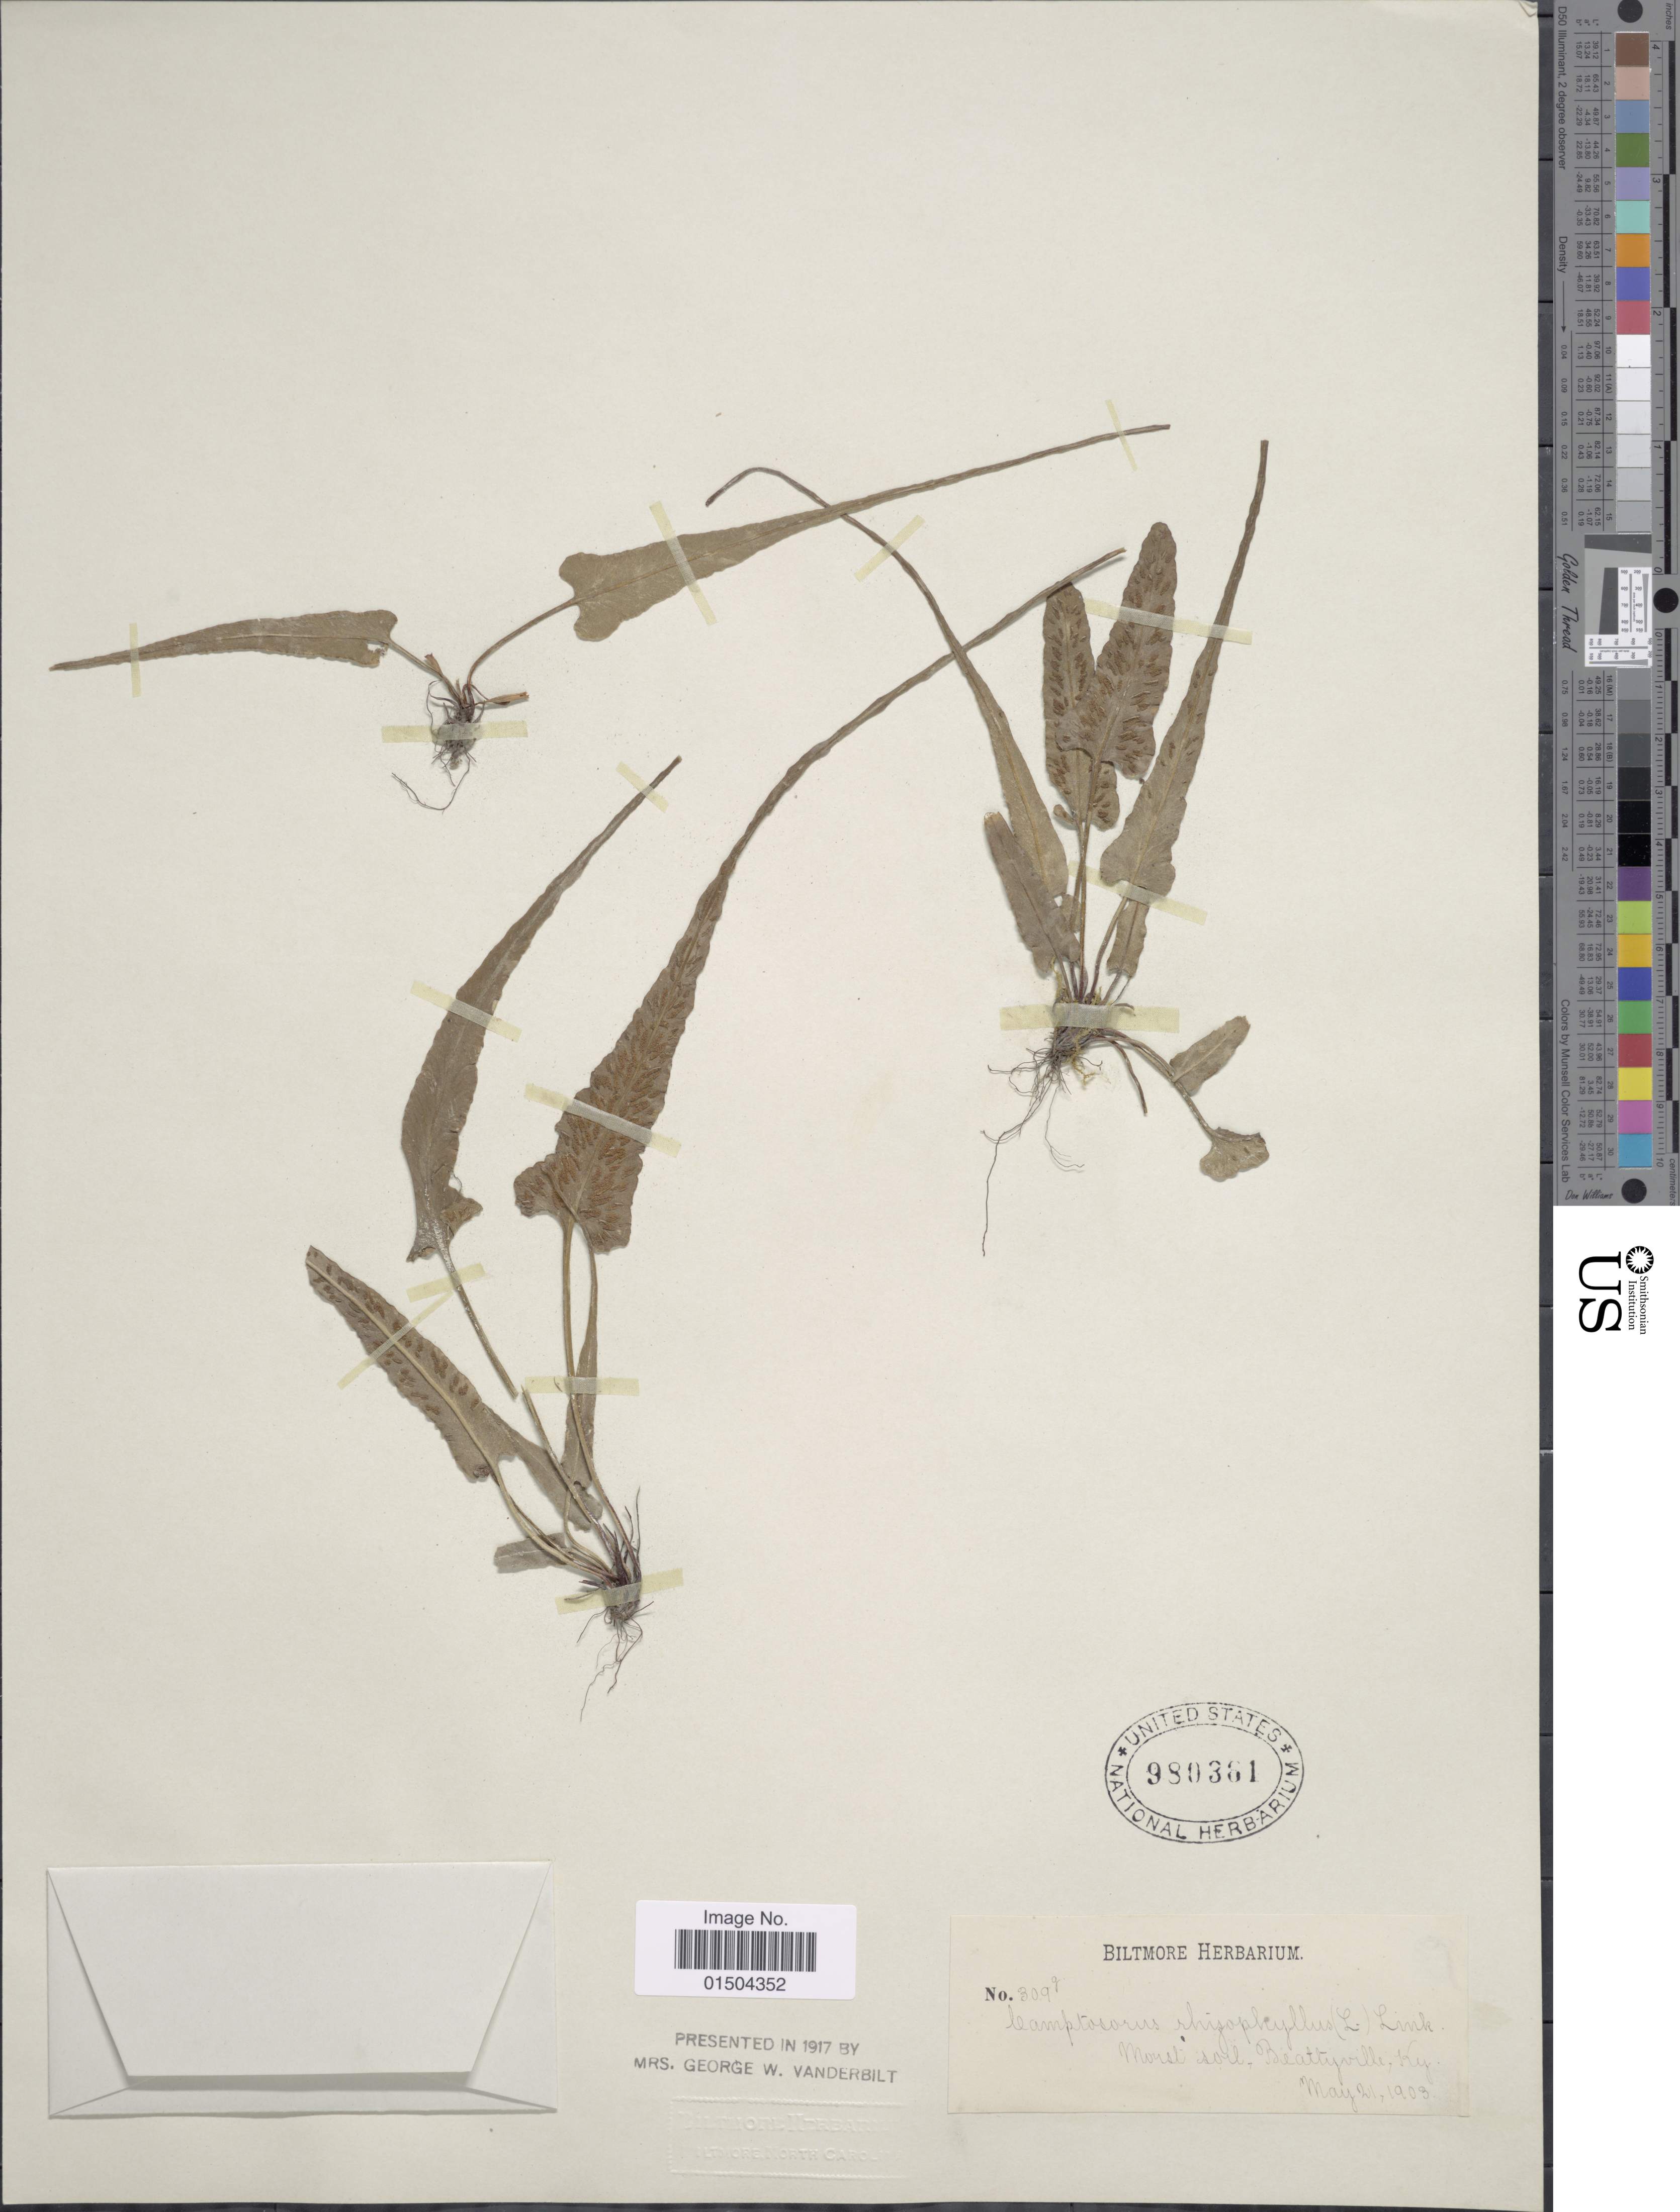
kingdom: Plantae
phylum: Tracheophyta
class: Polypodiopsida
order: Polypodiales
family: Aspleniaceae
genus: Asplenium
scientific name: Asplenium rhizophyllum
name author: L.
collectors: ex herb. Biltmore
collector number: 309g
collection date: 1903-05-21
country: United States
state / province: Kentucky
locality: Moist soil, Beattyville.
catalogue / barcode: US 980361